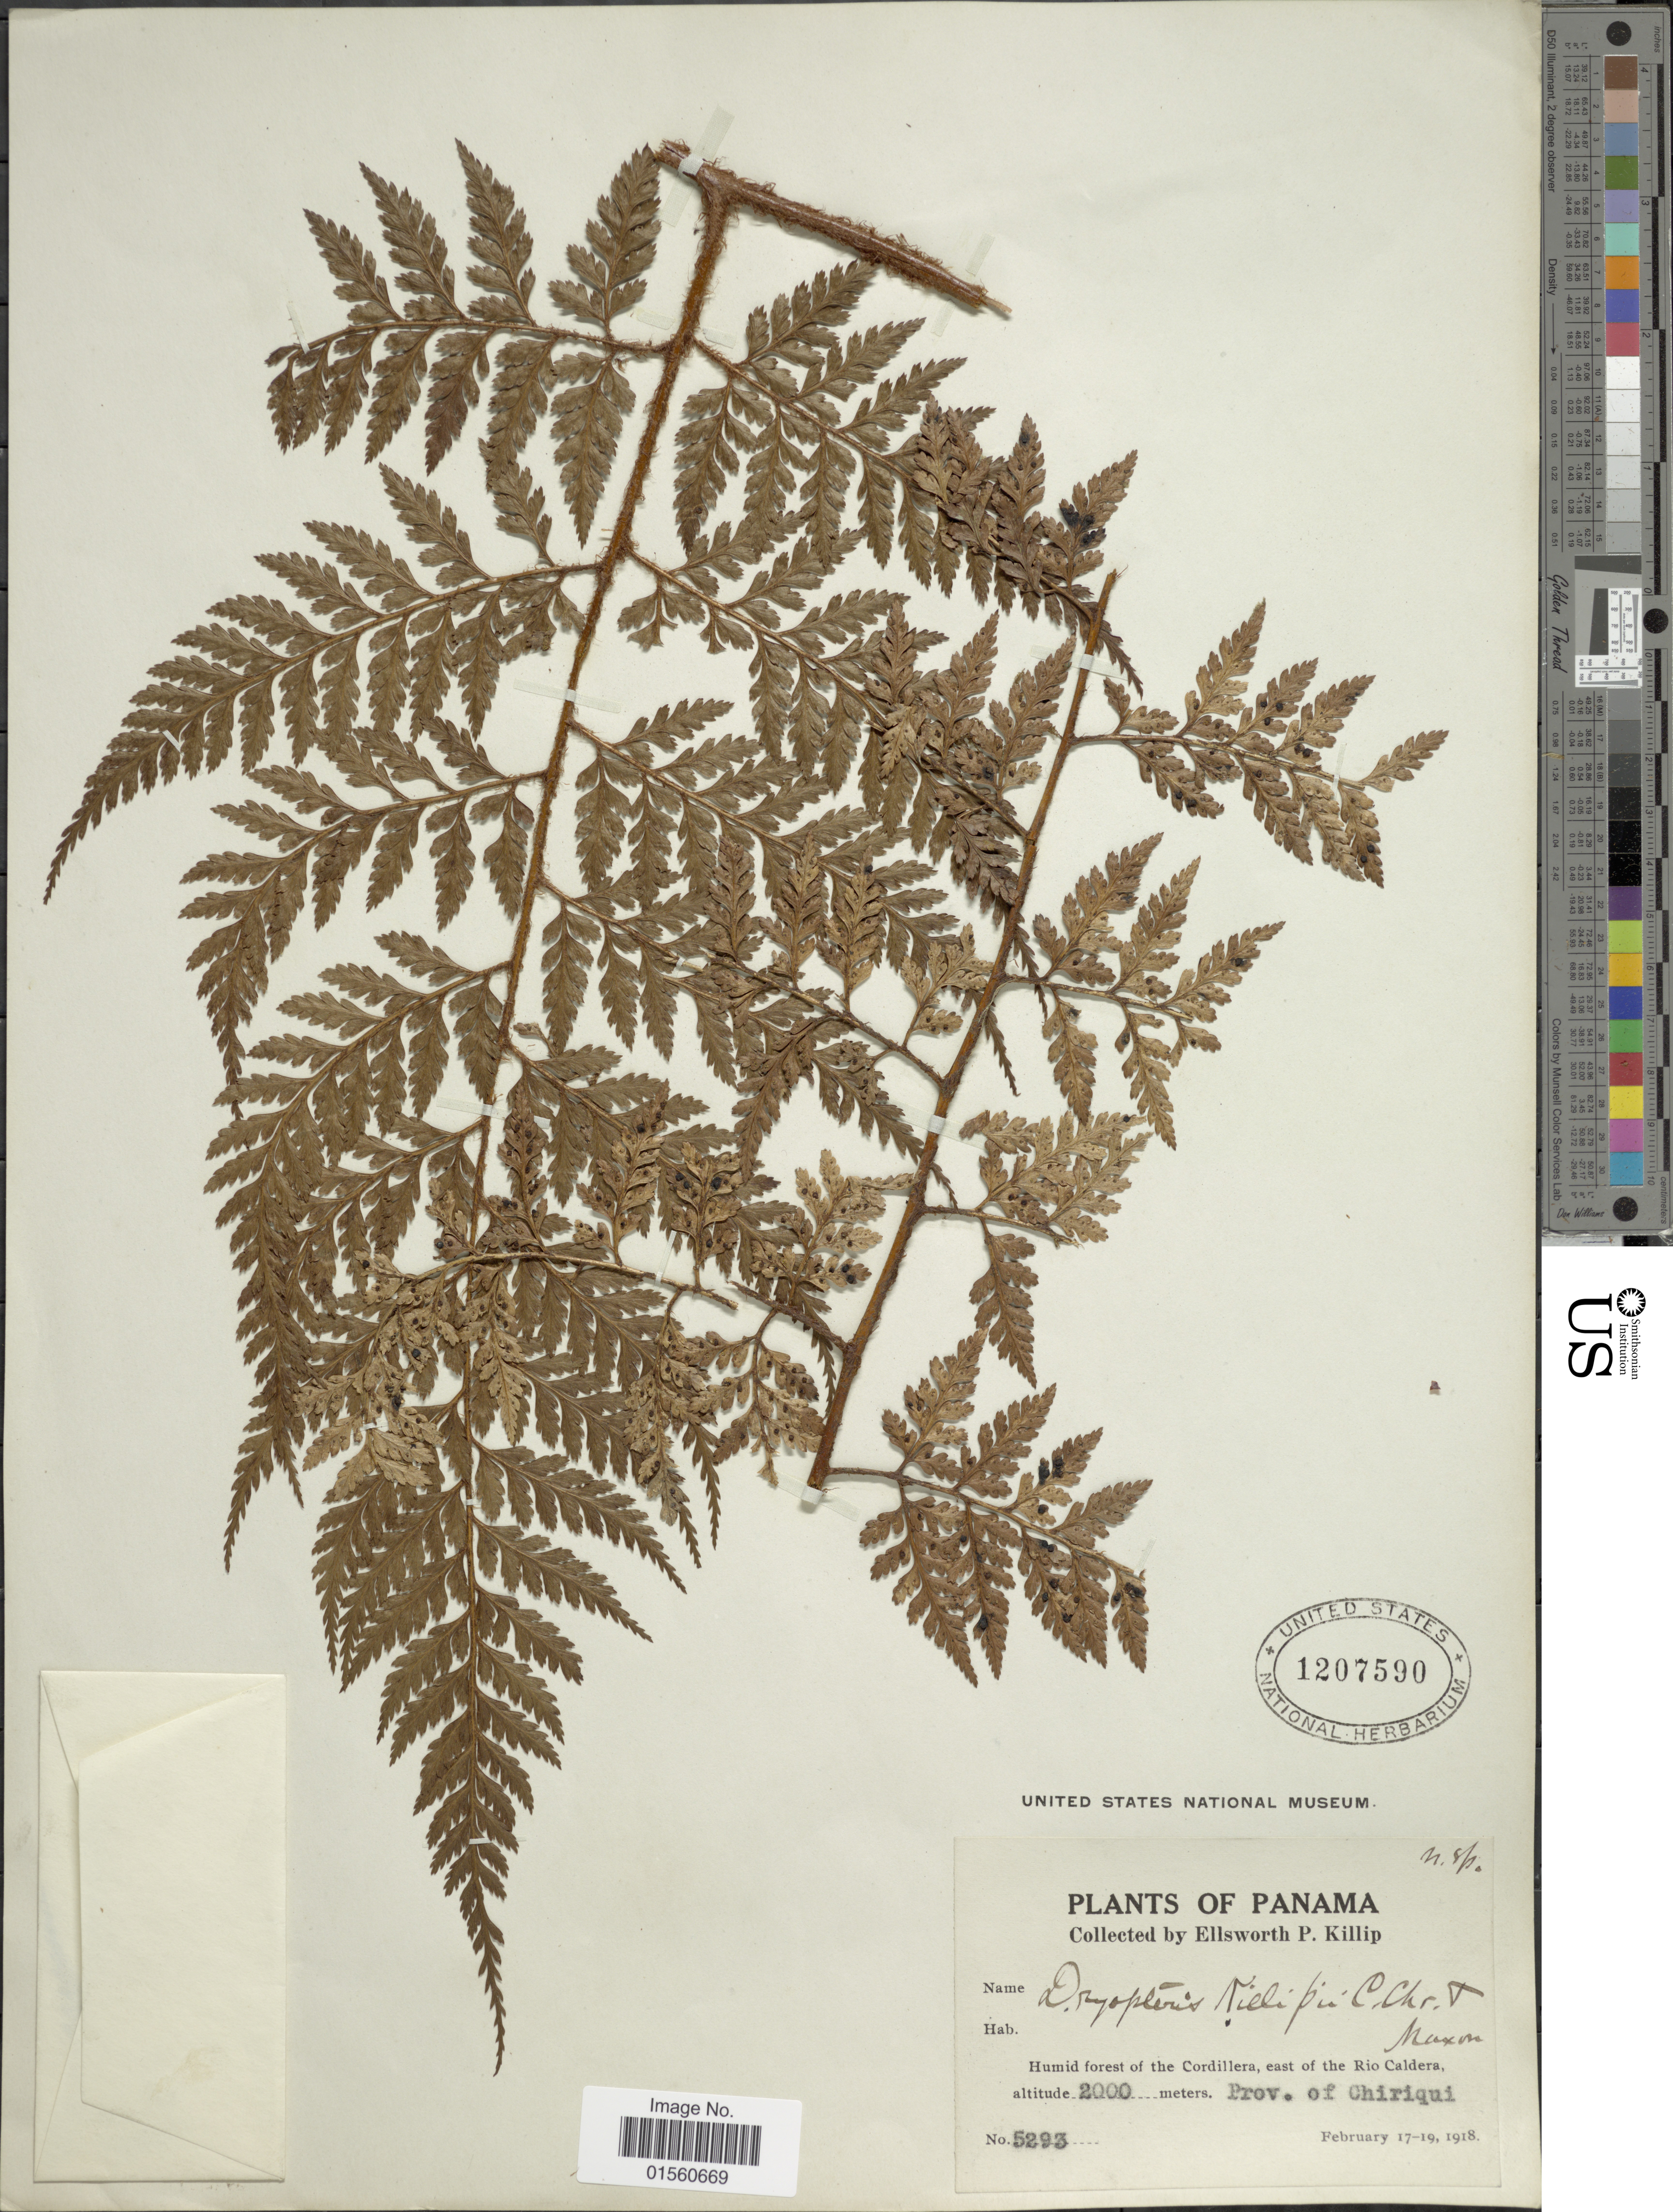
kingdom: Plantae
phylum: Tracheophyta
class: Polypodiopsida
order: Polypodiales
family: Dryopteridaceae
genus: Lastreopsis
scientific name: Lastreopsis killipii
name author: (C. Chr. & Maxon) Tindale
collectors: E. P. Killip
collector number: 5293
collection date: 1918-02-17/1918-02-19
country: Panama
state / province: Chiriqui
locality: Humid forest of the Cordillera, east of the Rio Caldera, Prov. of Chiriqui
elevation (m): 2000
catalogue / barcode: US 1207590